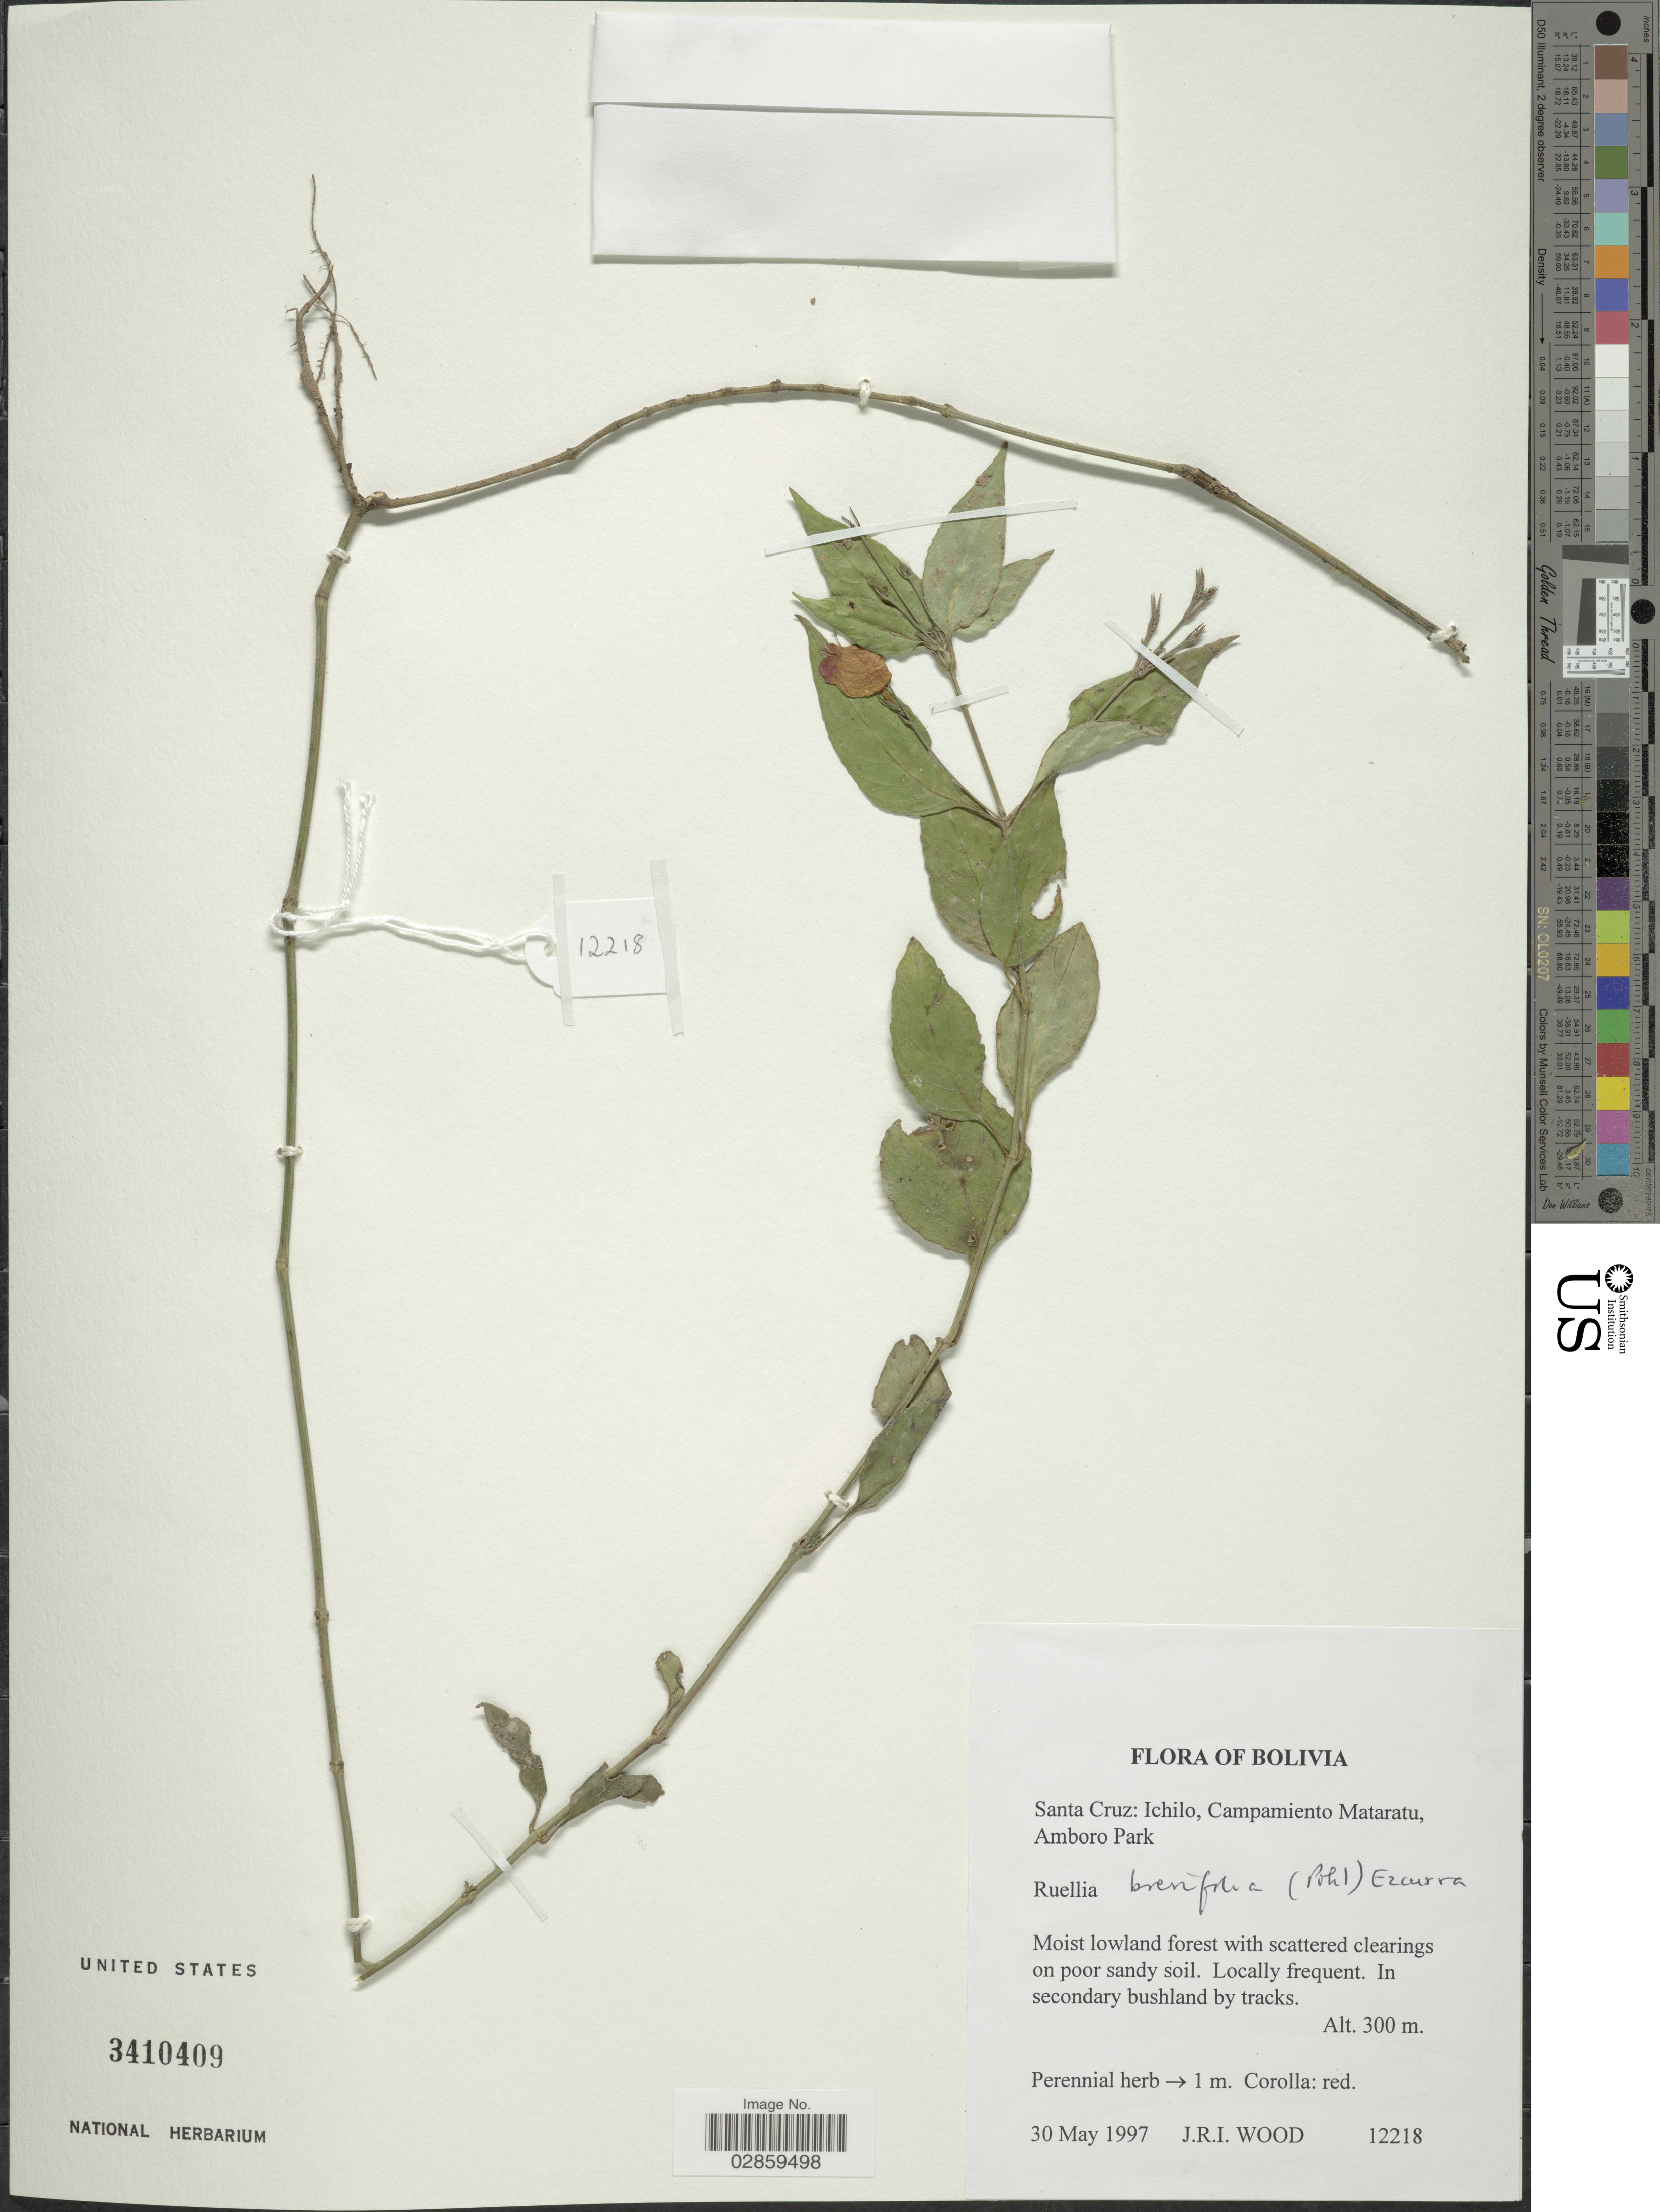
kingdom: Plantae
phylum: Tracheophyta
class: Magnoliopsida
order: Lamiales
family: Acanthaceae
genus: Ruellia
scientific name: Ruellia brevifolia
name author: (Pohl) C. Ezcurra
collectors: J. R. I. Wood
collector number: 12218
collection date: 1997-05-30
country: Bolivia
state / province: Santa Cruz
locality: Ichillo, Campamiento Mataratu, Amboro Park.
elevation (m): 300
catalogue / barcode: US 3410409